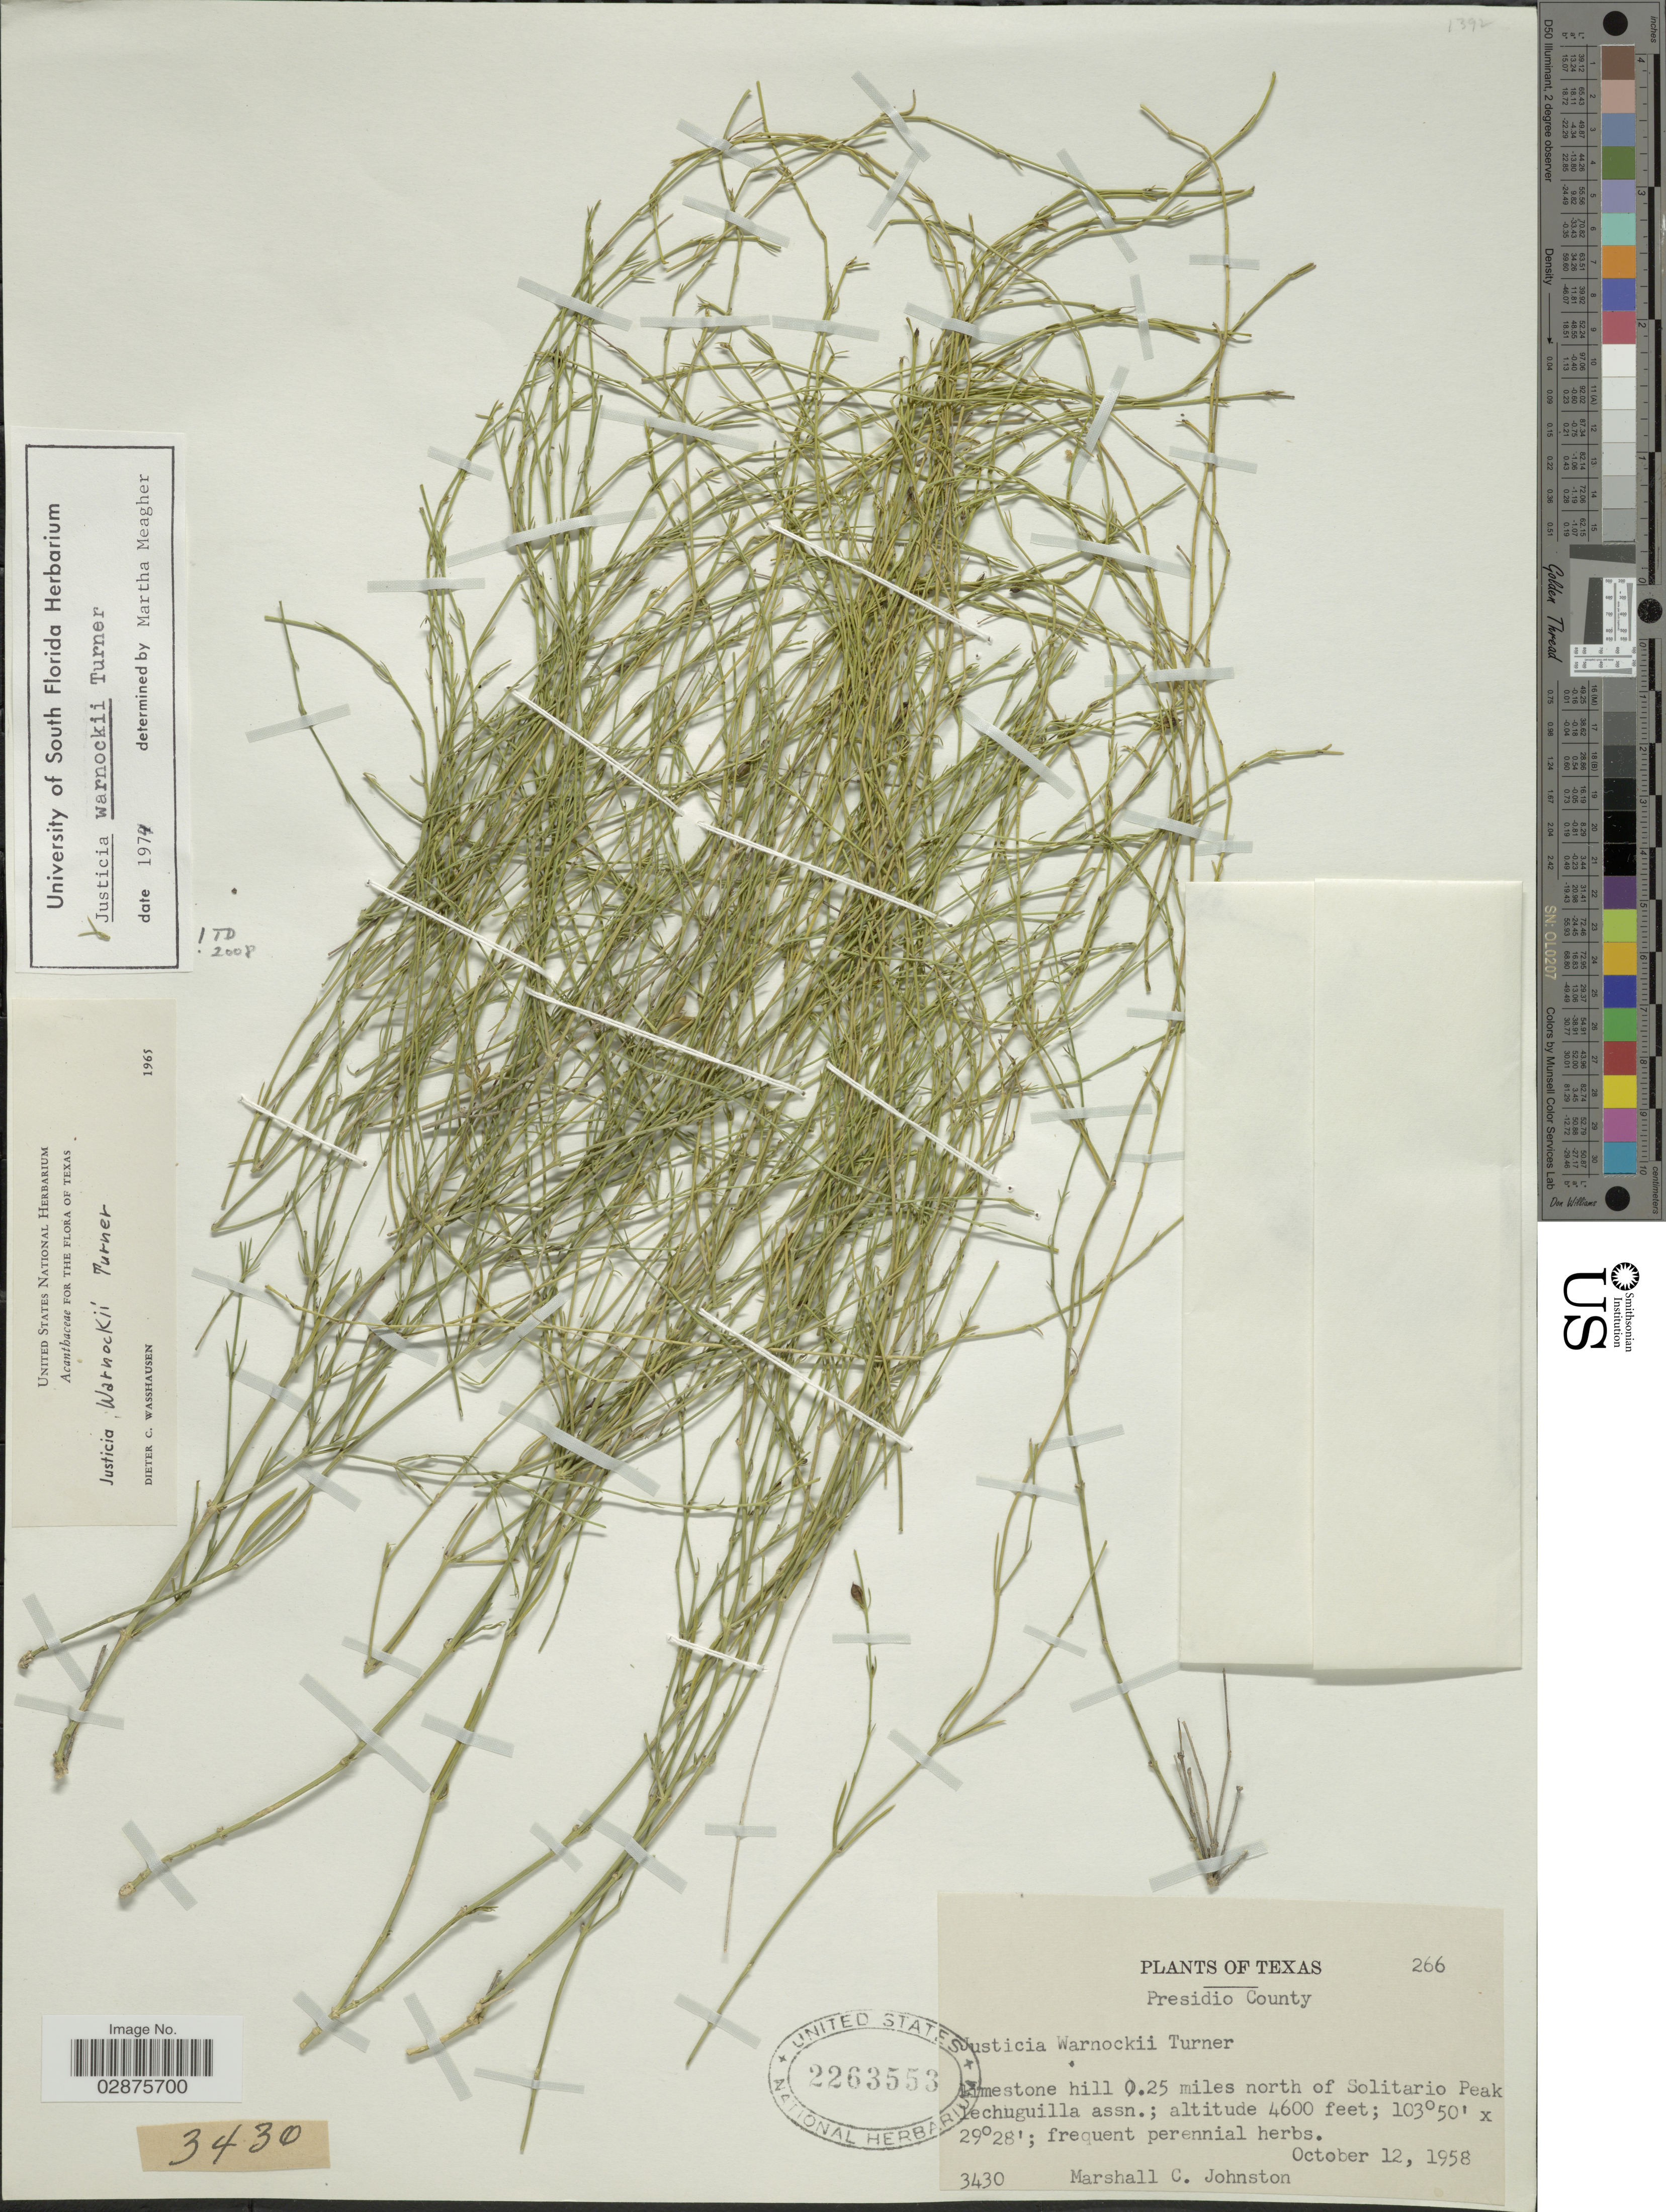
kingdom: Plantae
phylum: Tracheophyta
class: Magnoliopsida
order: Lamiales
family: Acanthaceae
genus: Justicia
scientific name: Justicia warnockii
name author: B.L. Turner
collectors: M. Johnston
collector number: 3430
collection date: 1958-10-12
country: United States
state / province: Texas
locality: Presidio County. Limestone hill 0.25 miles north of Solitario Peak Lechuguilla assn.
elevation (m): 1402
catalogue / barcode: US 2263553